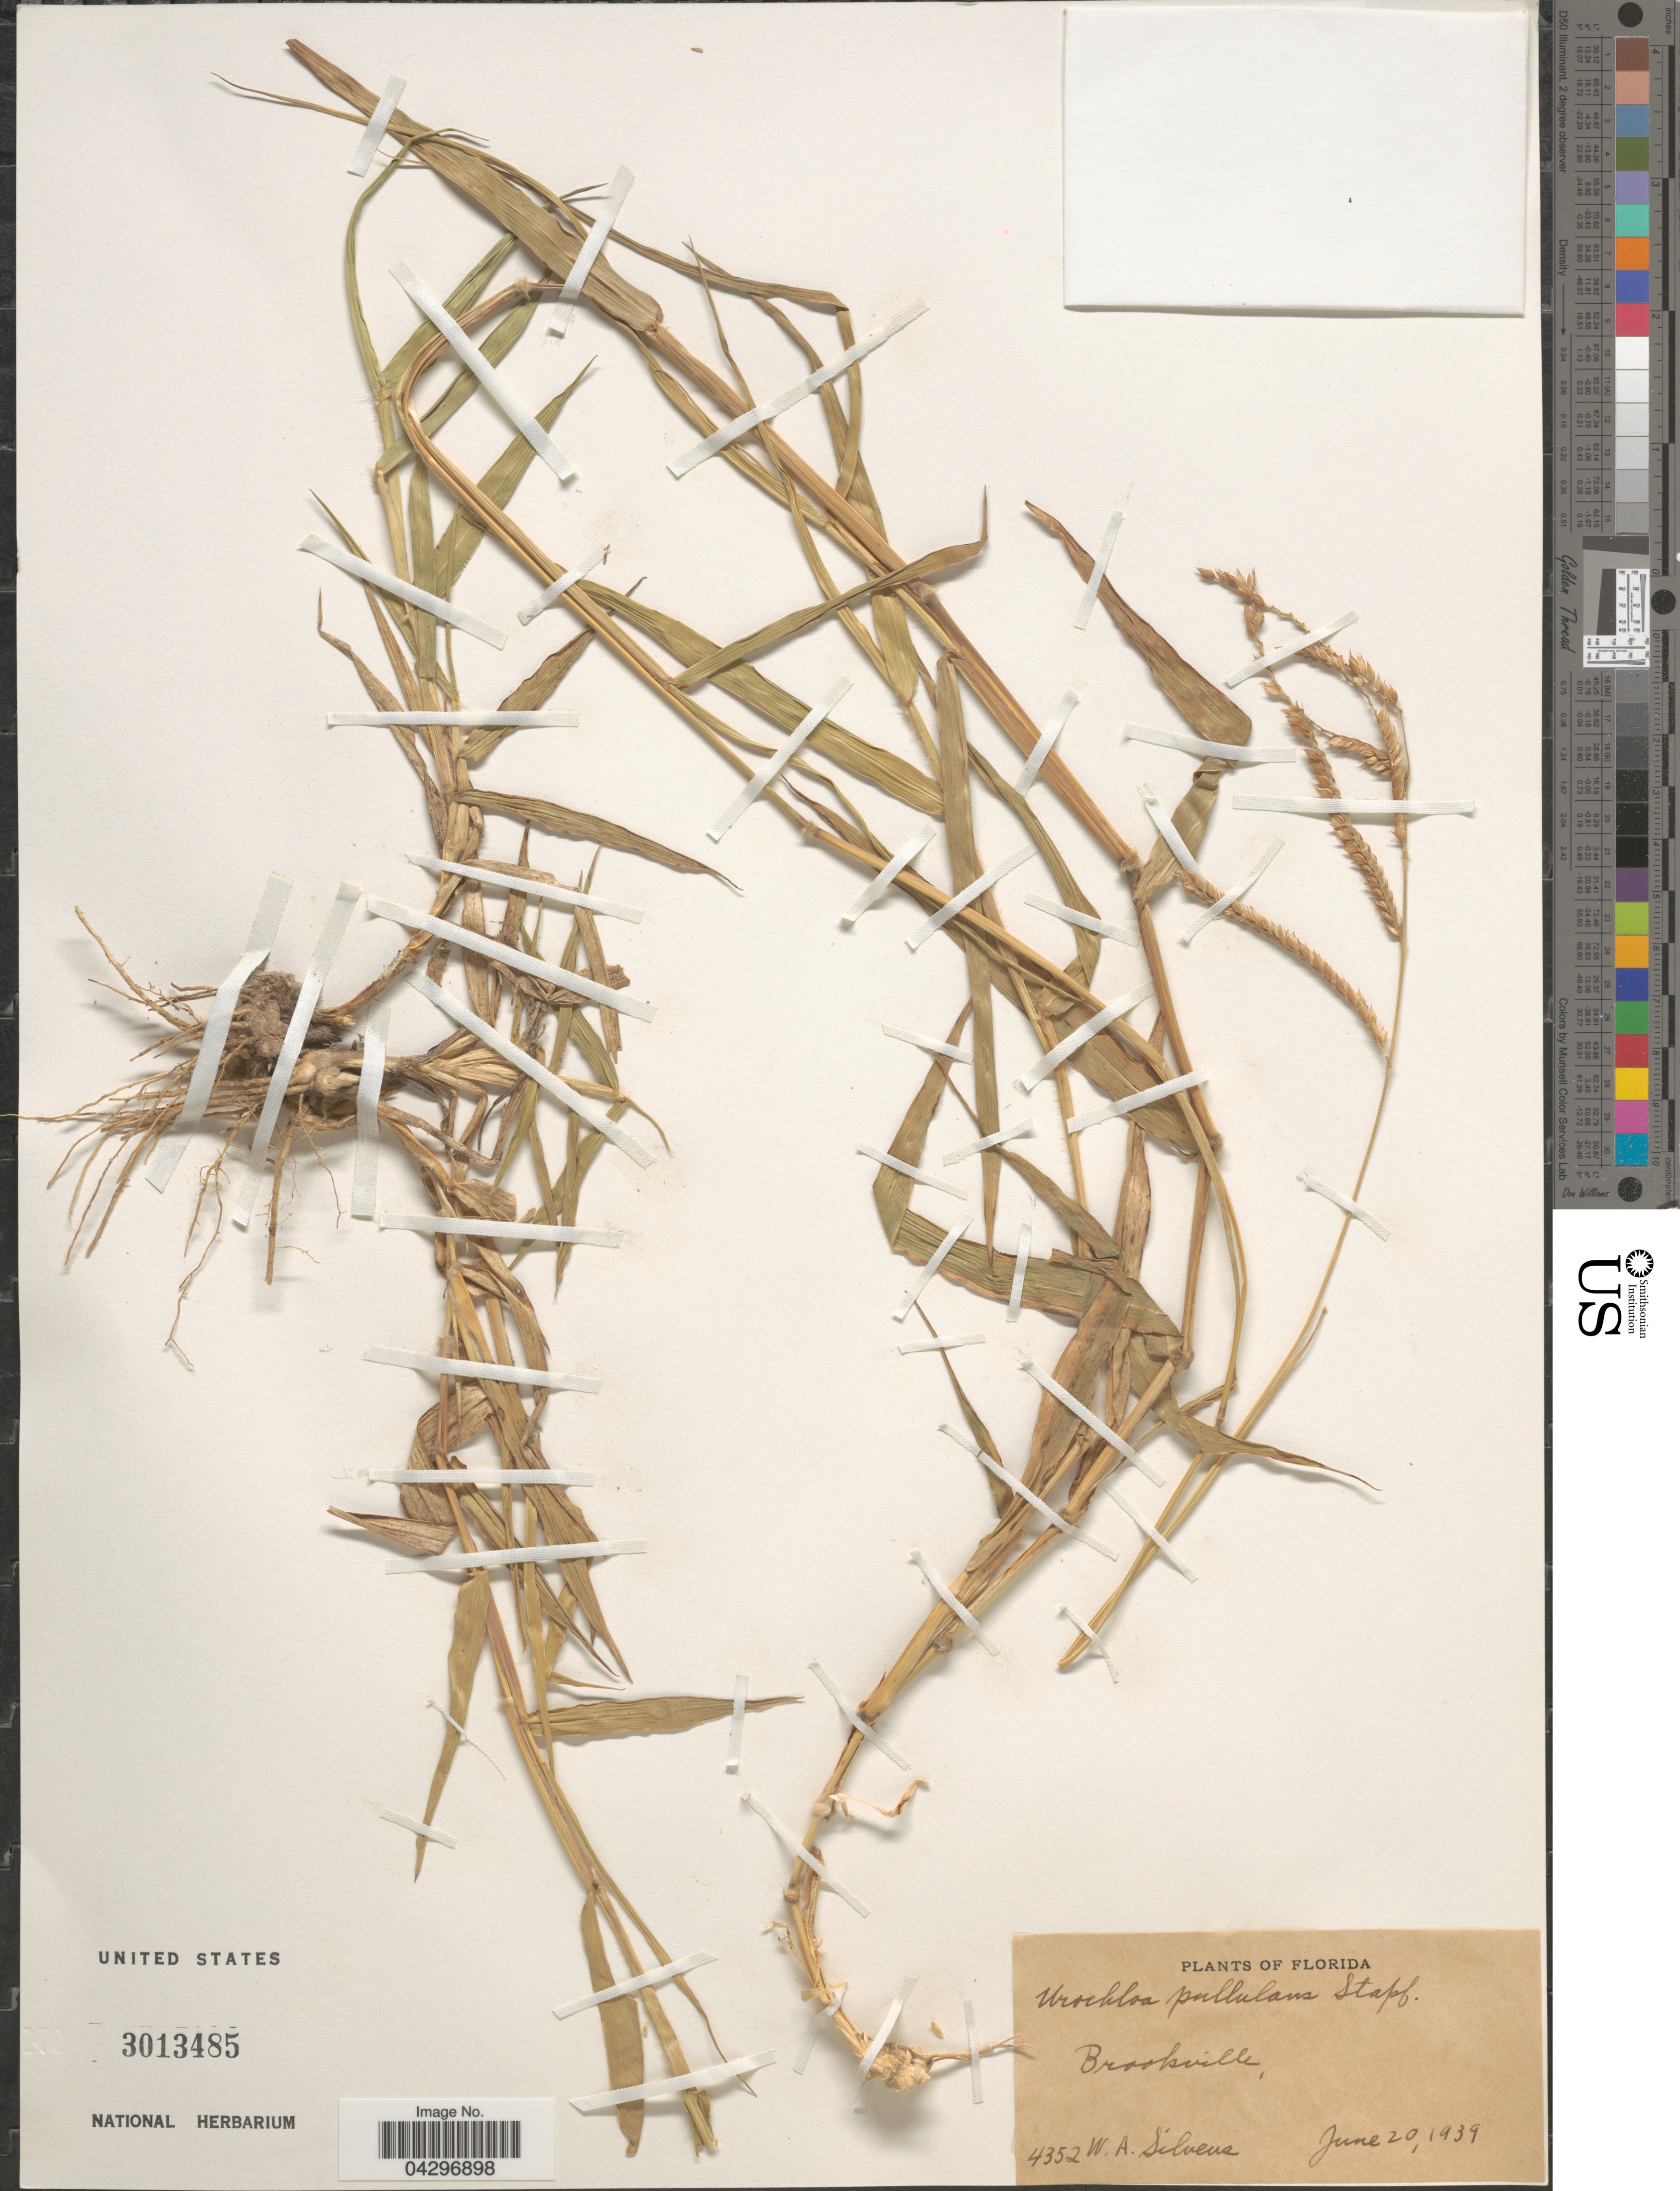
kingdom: Plantae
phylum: Tracheophyta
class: Liliopsida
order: Poales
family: Poaceae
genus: Urochloa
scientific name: Urochloa mosambicensis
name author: (Hack.) Dandy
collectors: W. Silveus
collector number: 4352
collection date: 1939-06-20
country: United States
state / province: Florida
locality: Brookville.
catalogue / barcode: US 3013485